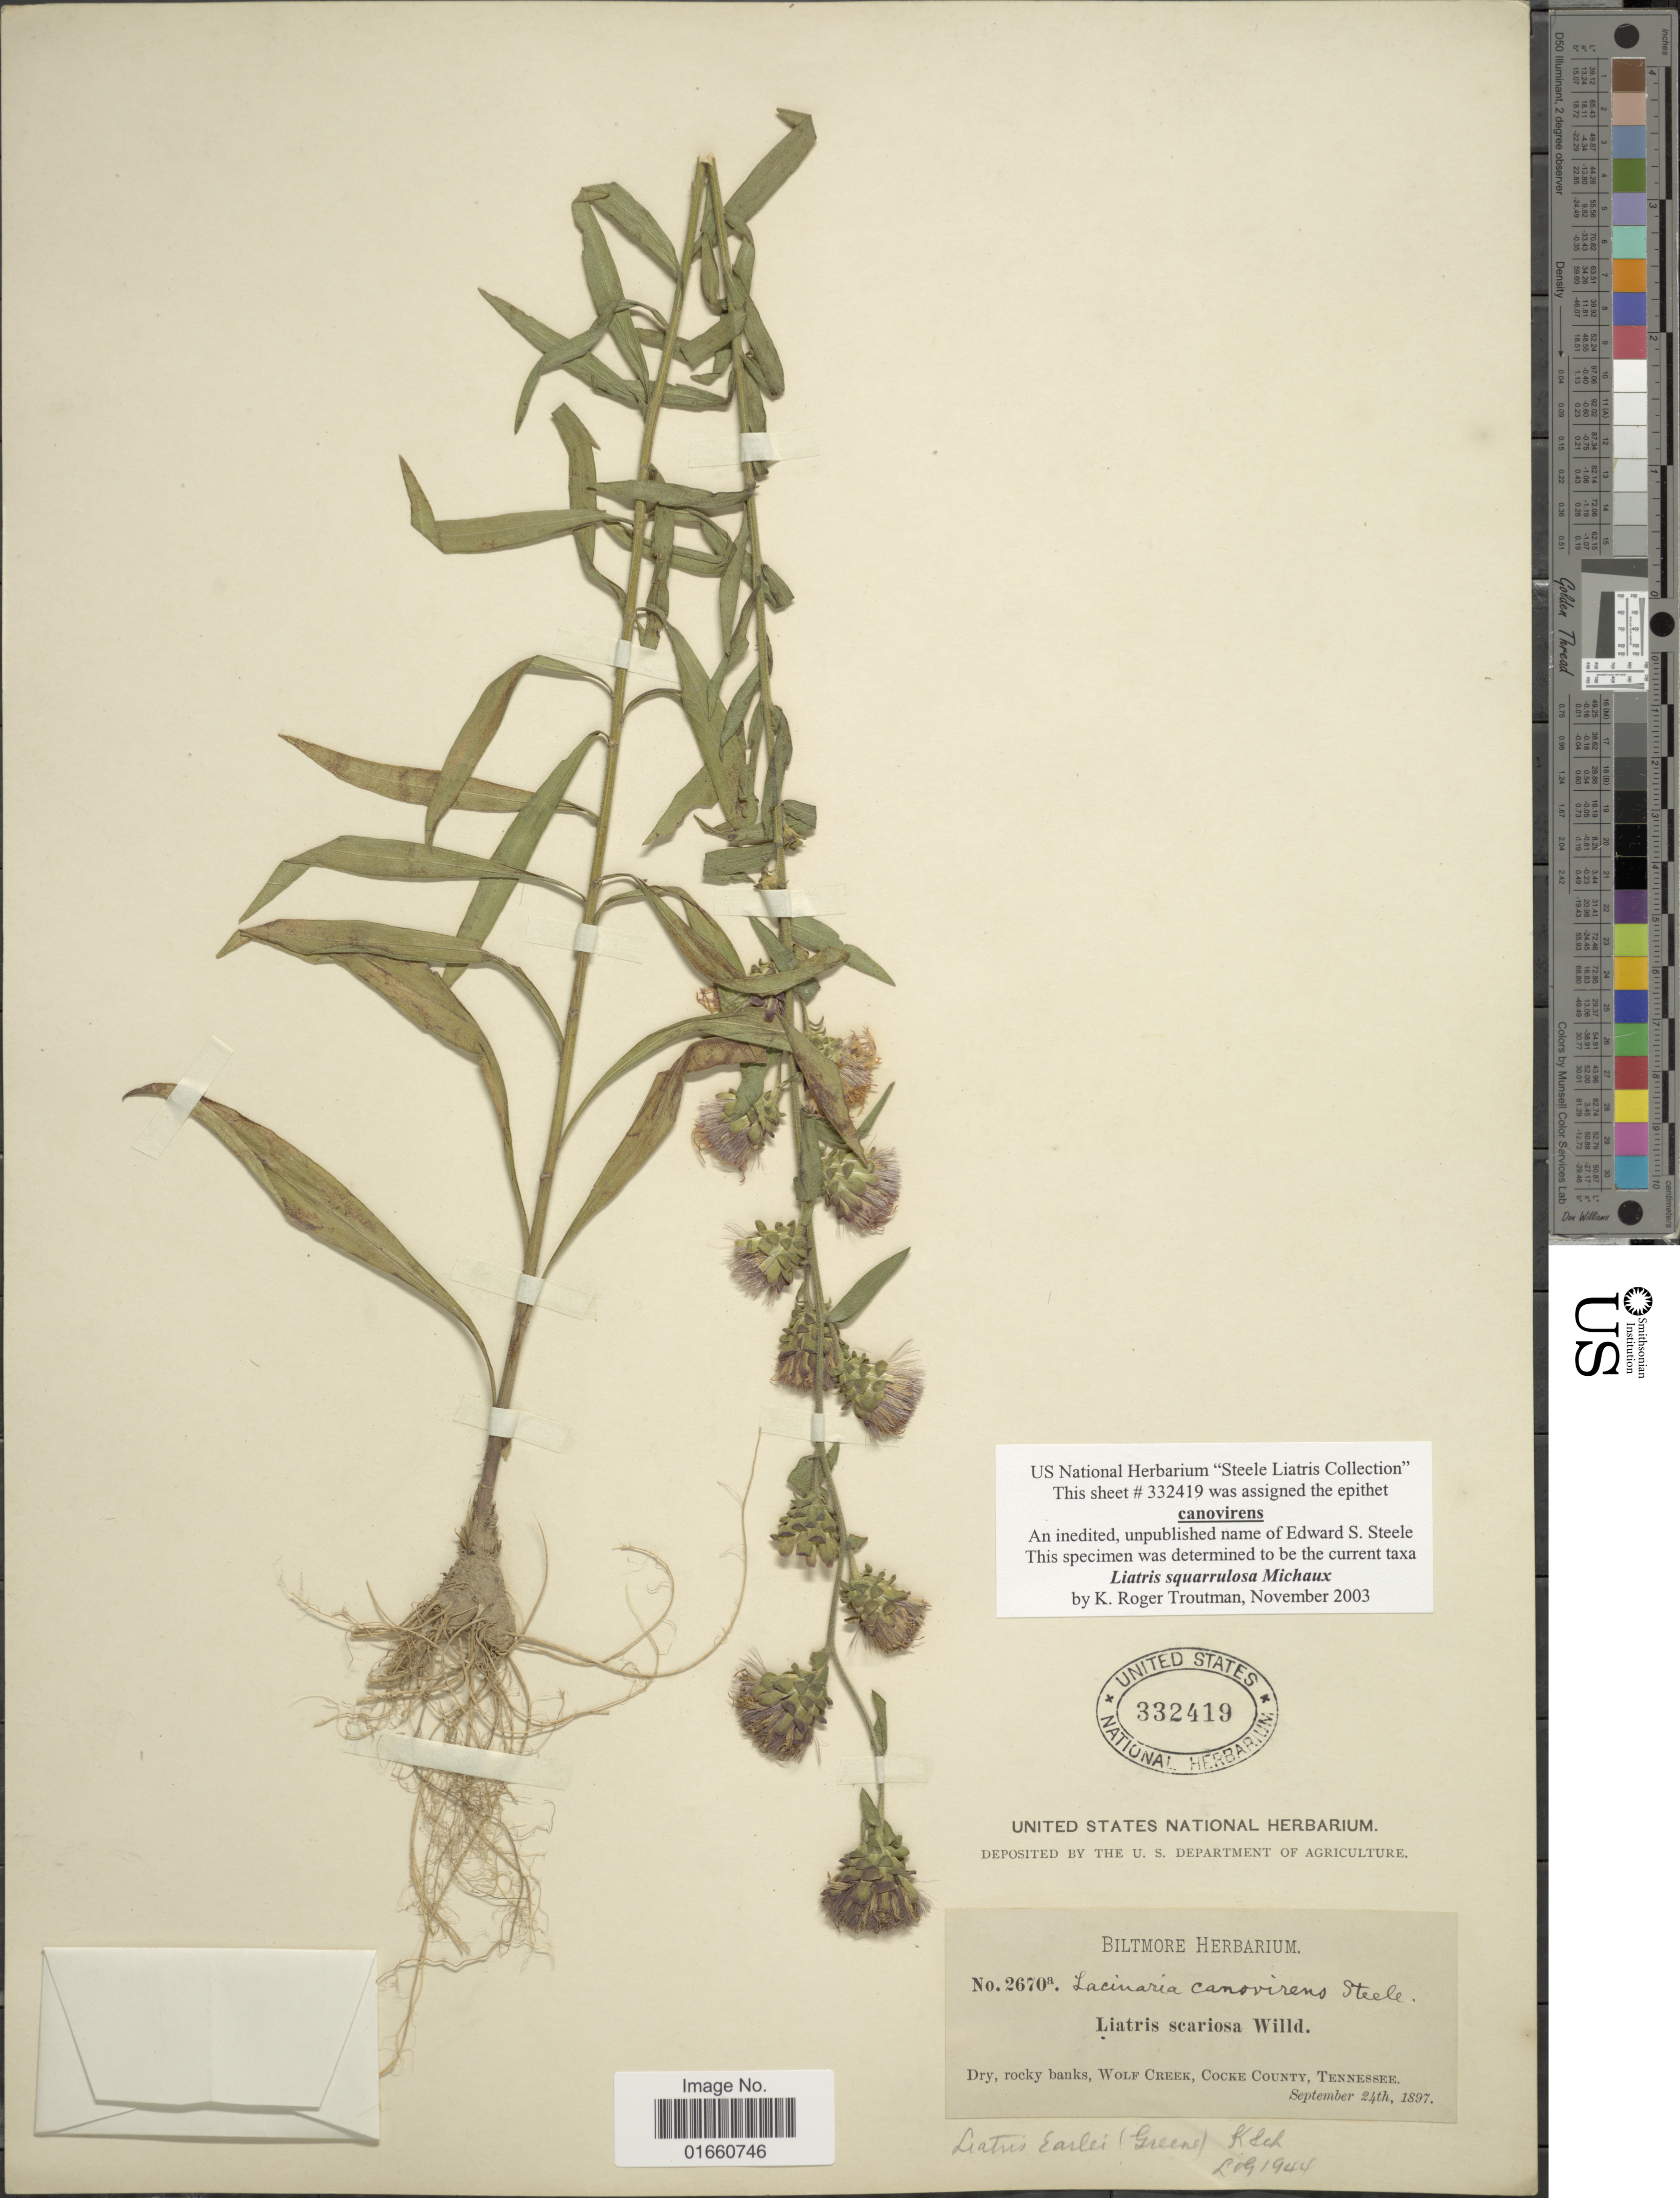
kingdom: Plantae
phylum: Tracheophyta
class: Magnoliopsida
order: Asterales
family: Asteraceae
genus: Liatris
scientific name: Liatris squarrulosa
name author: Michx.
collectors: ex herb. Biltmore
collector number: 2670a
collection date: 1897-09-24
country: United States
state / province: Tennessee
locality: Dry, rocky banks, Wolf Creek, Cocke County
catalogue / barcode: US 332419